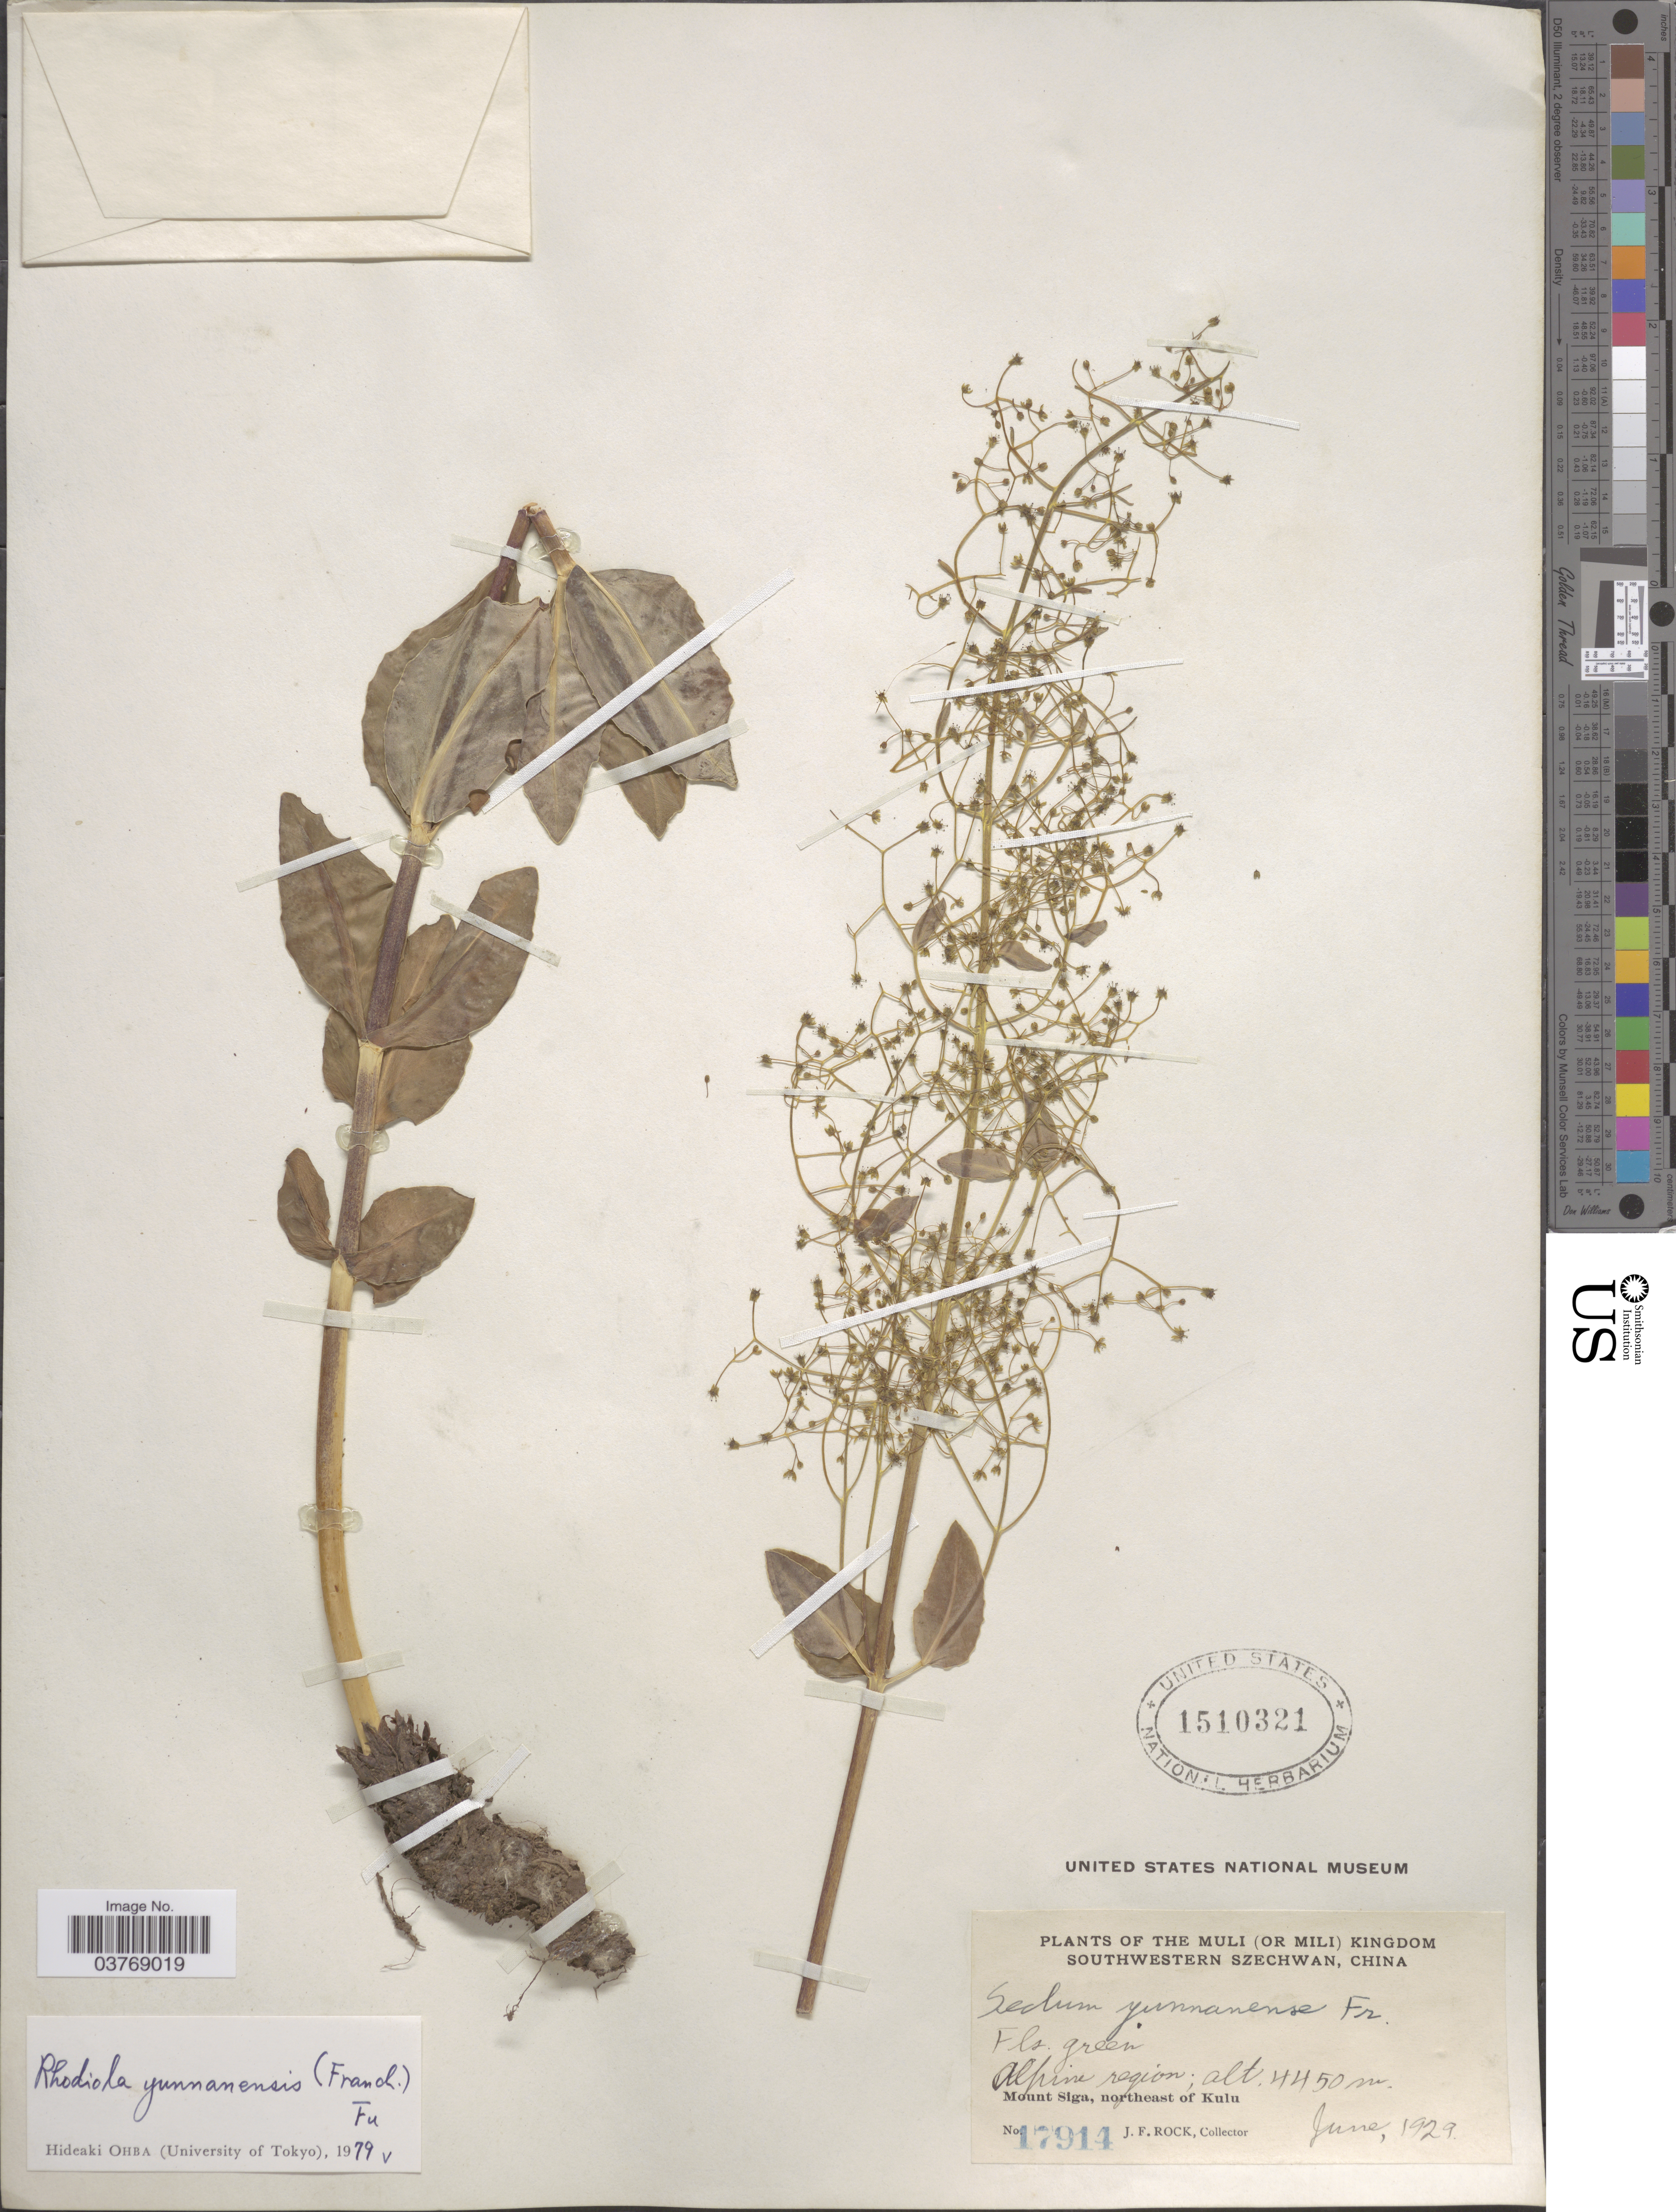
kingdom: Plantae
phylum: Tracheophyta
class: Magnoliopsida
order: Saxifragales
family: Crassulaceae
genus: Rhodiola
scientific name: Rhodiola yunnanensis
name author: (Franch.) S.H. Fu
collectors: J. Rock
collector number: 17914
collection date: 1929-06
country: China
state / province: Sichuan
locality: The Muli (or Mili) Kingdom. Southwestern Szechwan. Alpine region. Mount Siga, northeast of Kulu.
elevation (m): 4450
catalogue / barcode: US 1510321